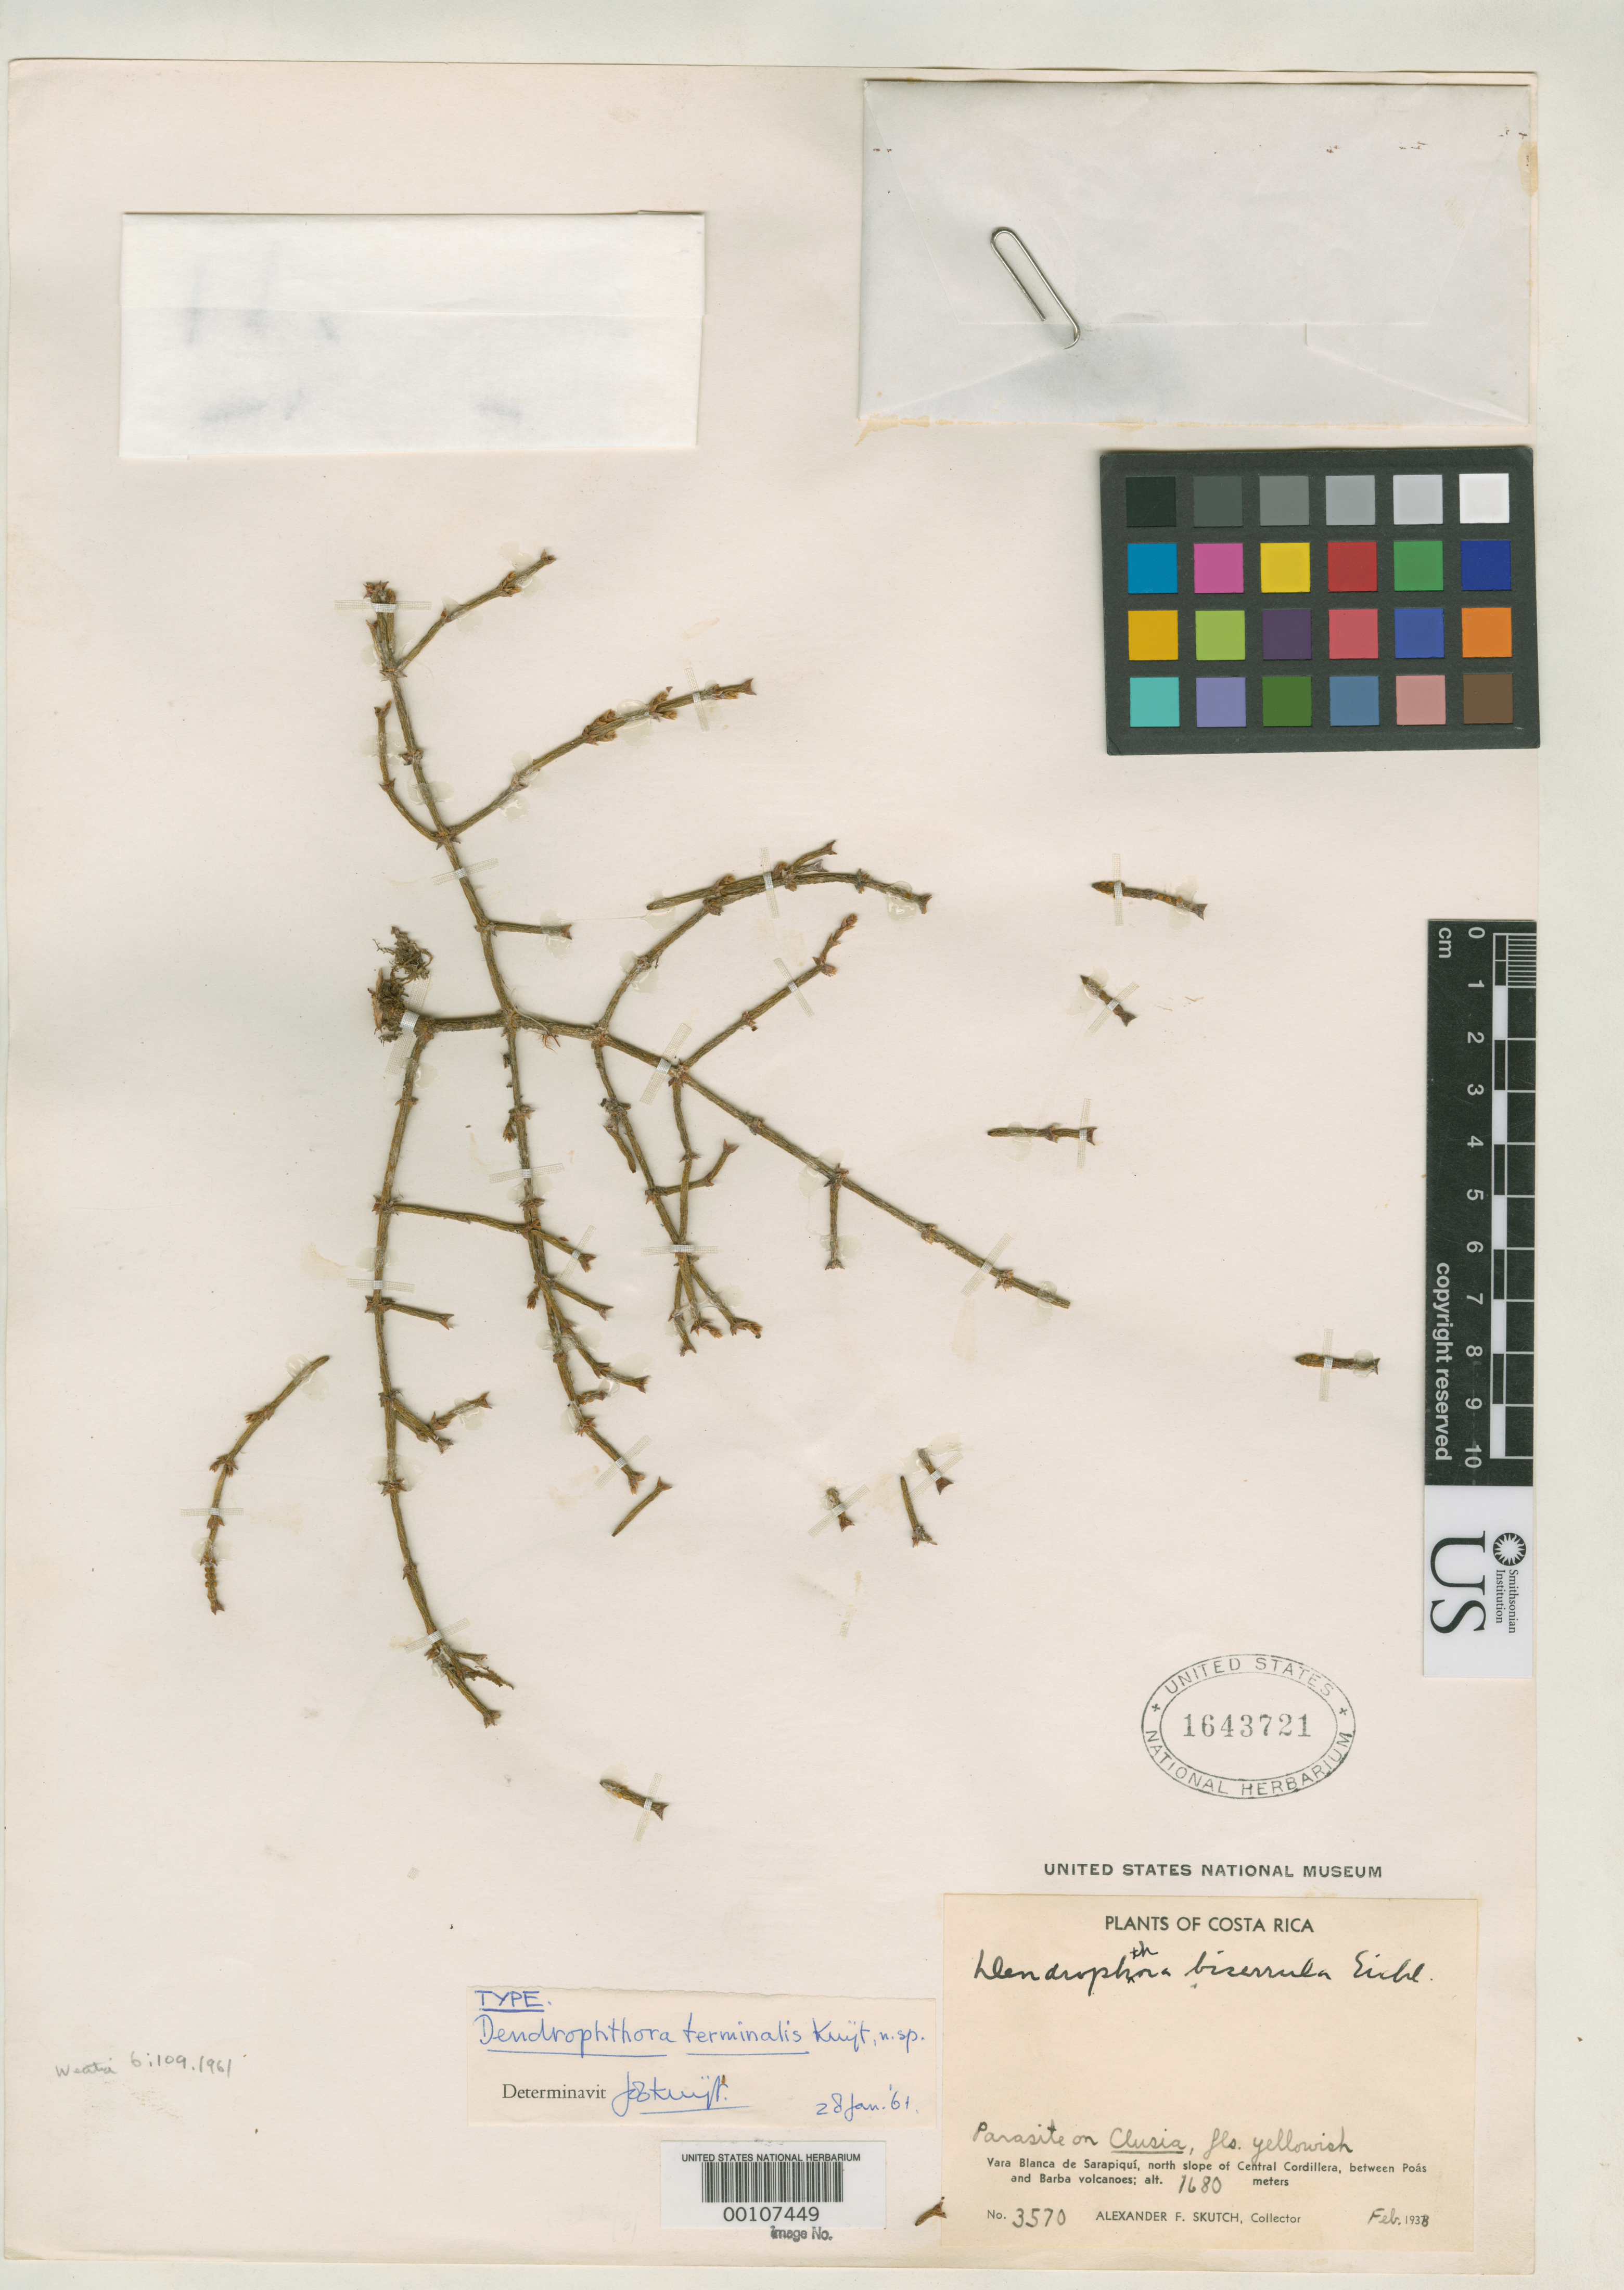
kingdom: Plantae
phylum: Tracheophyta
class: Magnoliopsida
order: Santalales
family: Viscaceae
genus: Dendrophthora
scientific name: Dendrophthora terminalis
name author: Kuijt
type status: Holotype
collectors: A. F. Skutch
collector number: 3570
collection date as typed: Feb 1918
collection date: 1918-02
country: Costa Rica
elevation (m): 1680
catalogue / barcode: US 1643721